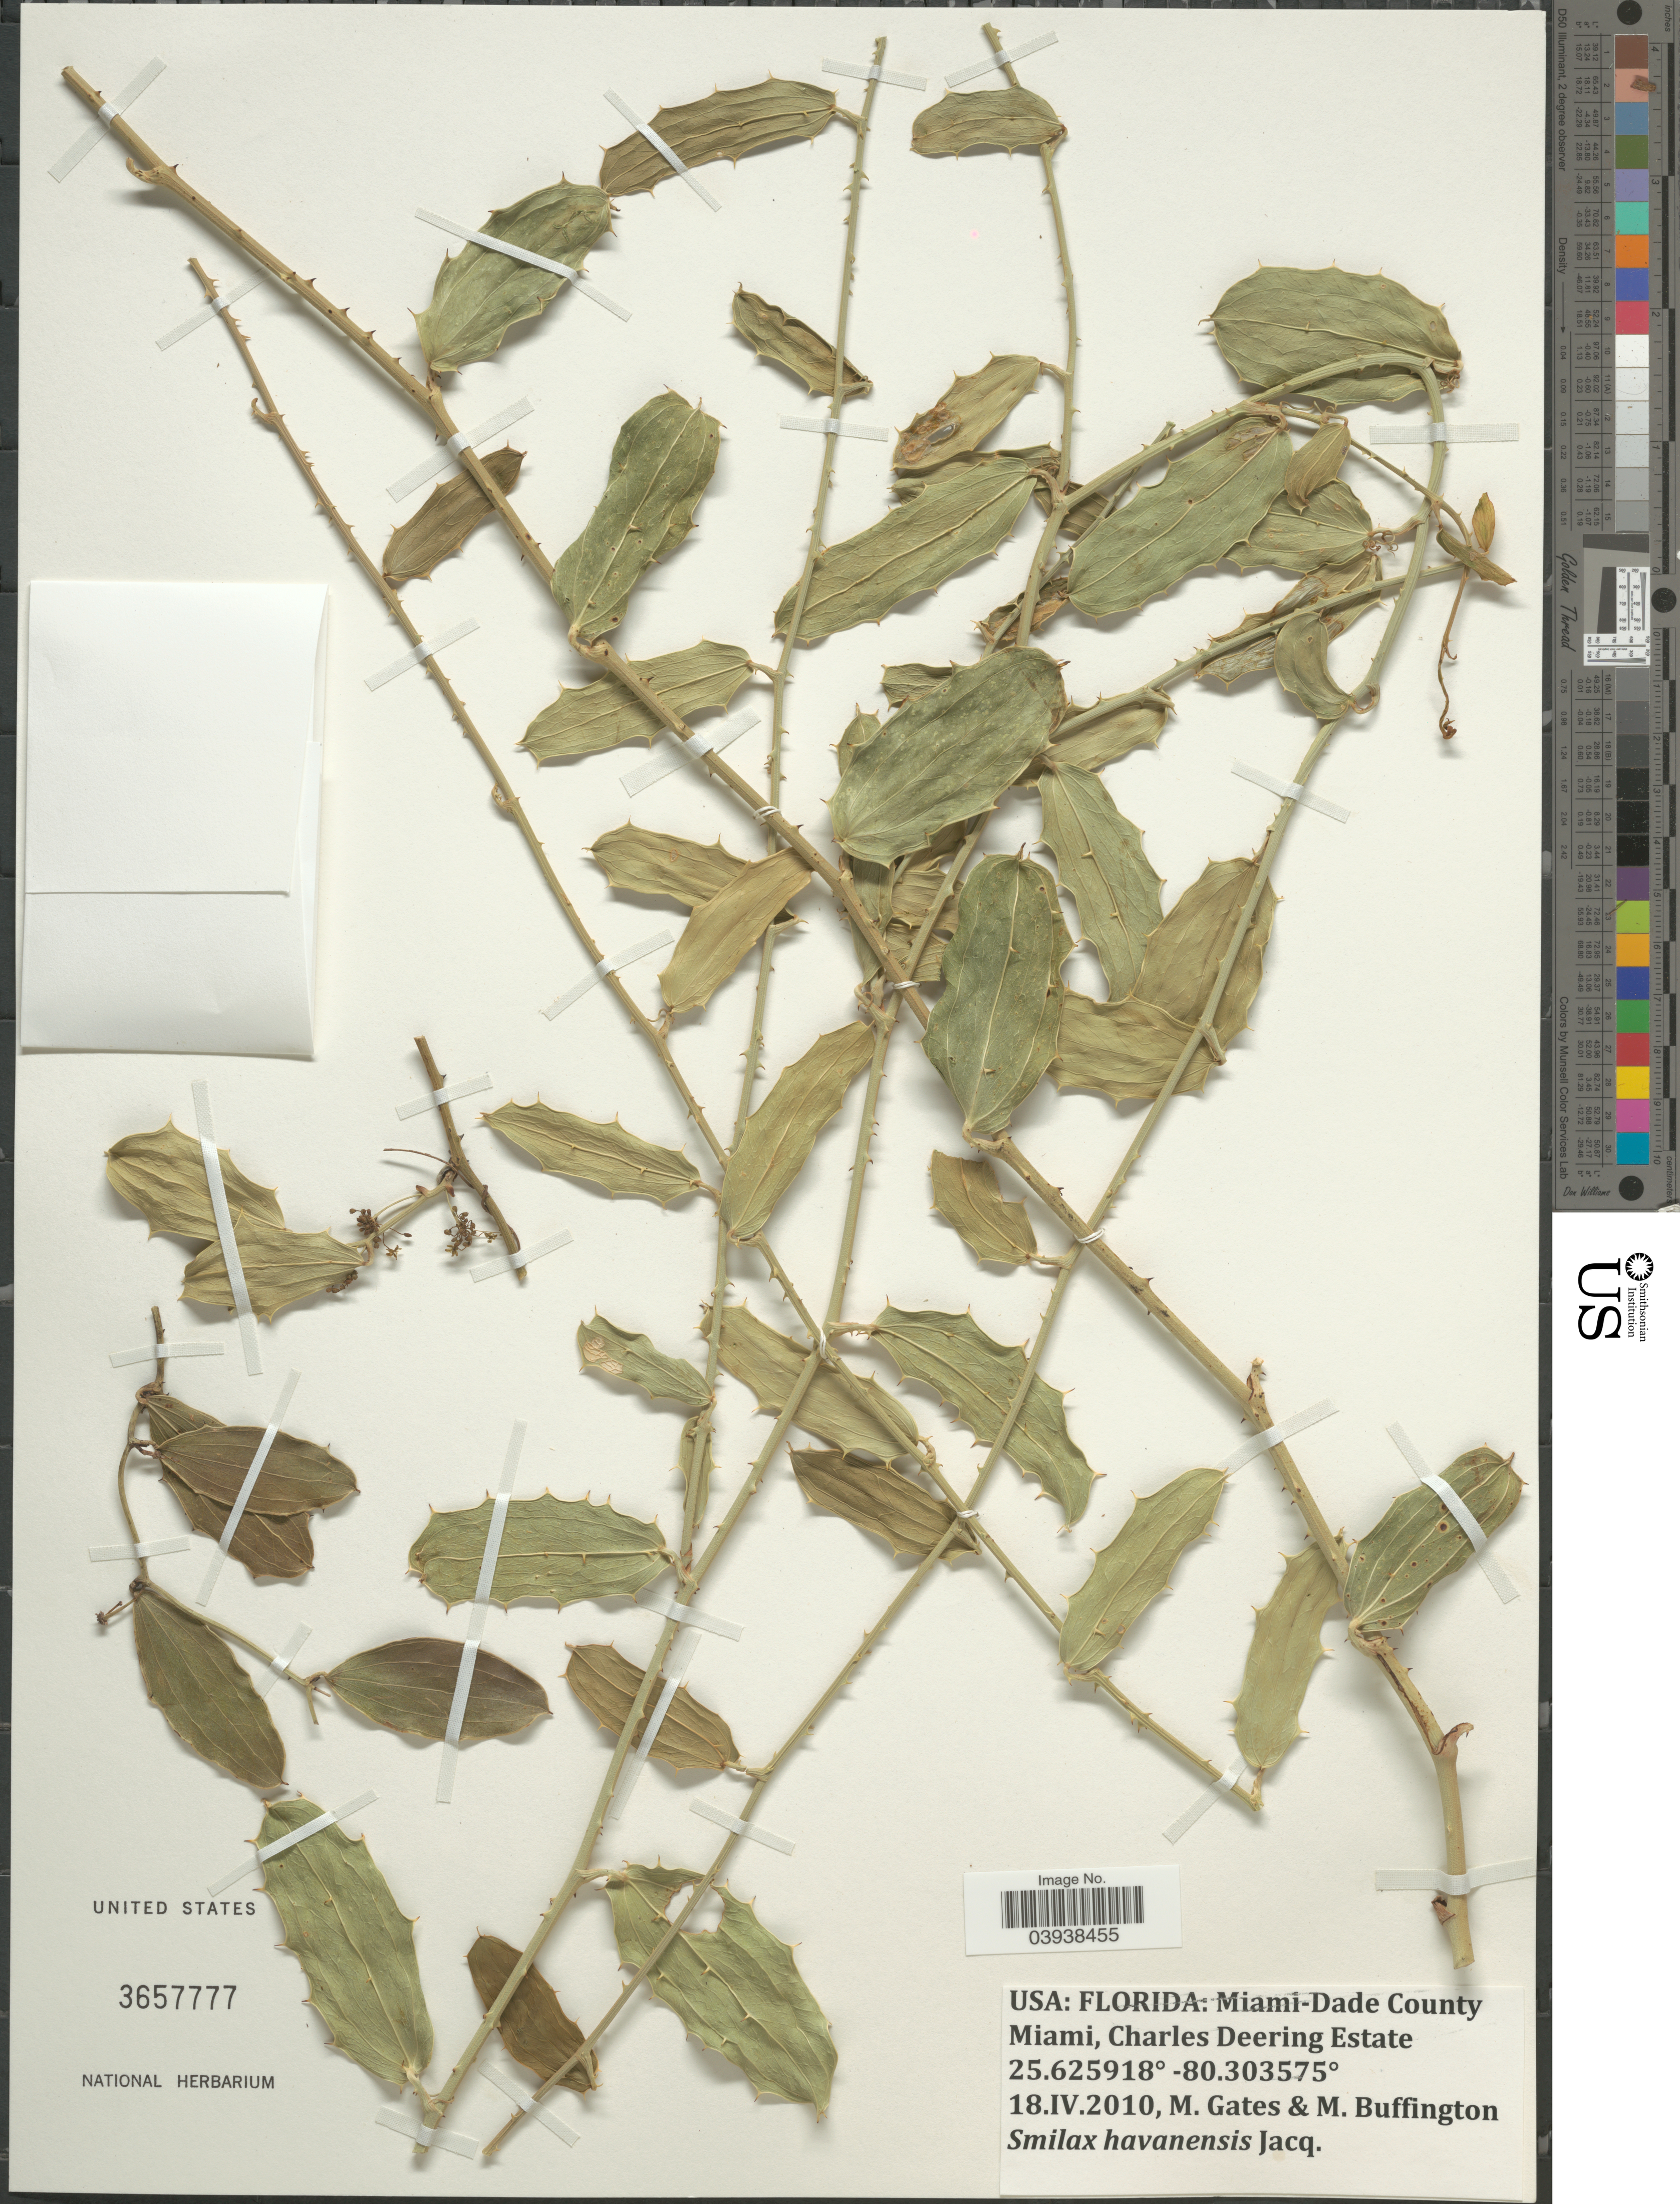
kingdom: Plantae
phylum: Tracheophyta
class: Liliopsida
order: Liliales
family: Smilacaceae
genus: Smilax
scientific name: Smilax havanensis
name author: Jacq.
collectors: M. Gates & M. Buffington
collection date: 2010-04-18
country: United States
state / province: Florida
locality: Miami-Dade County, Charles Deering Estate.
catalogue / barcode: US 3657777